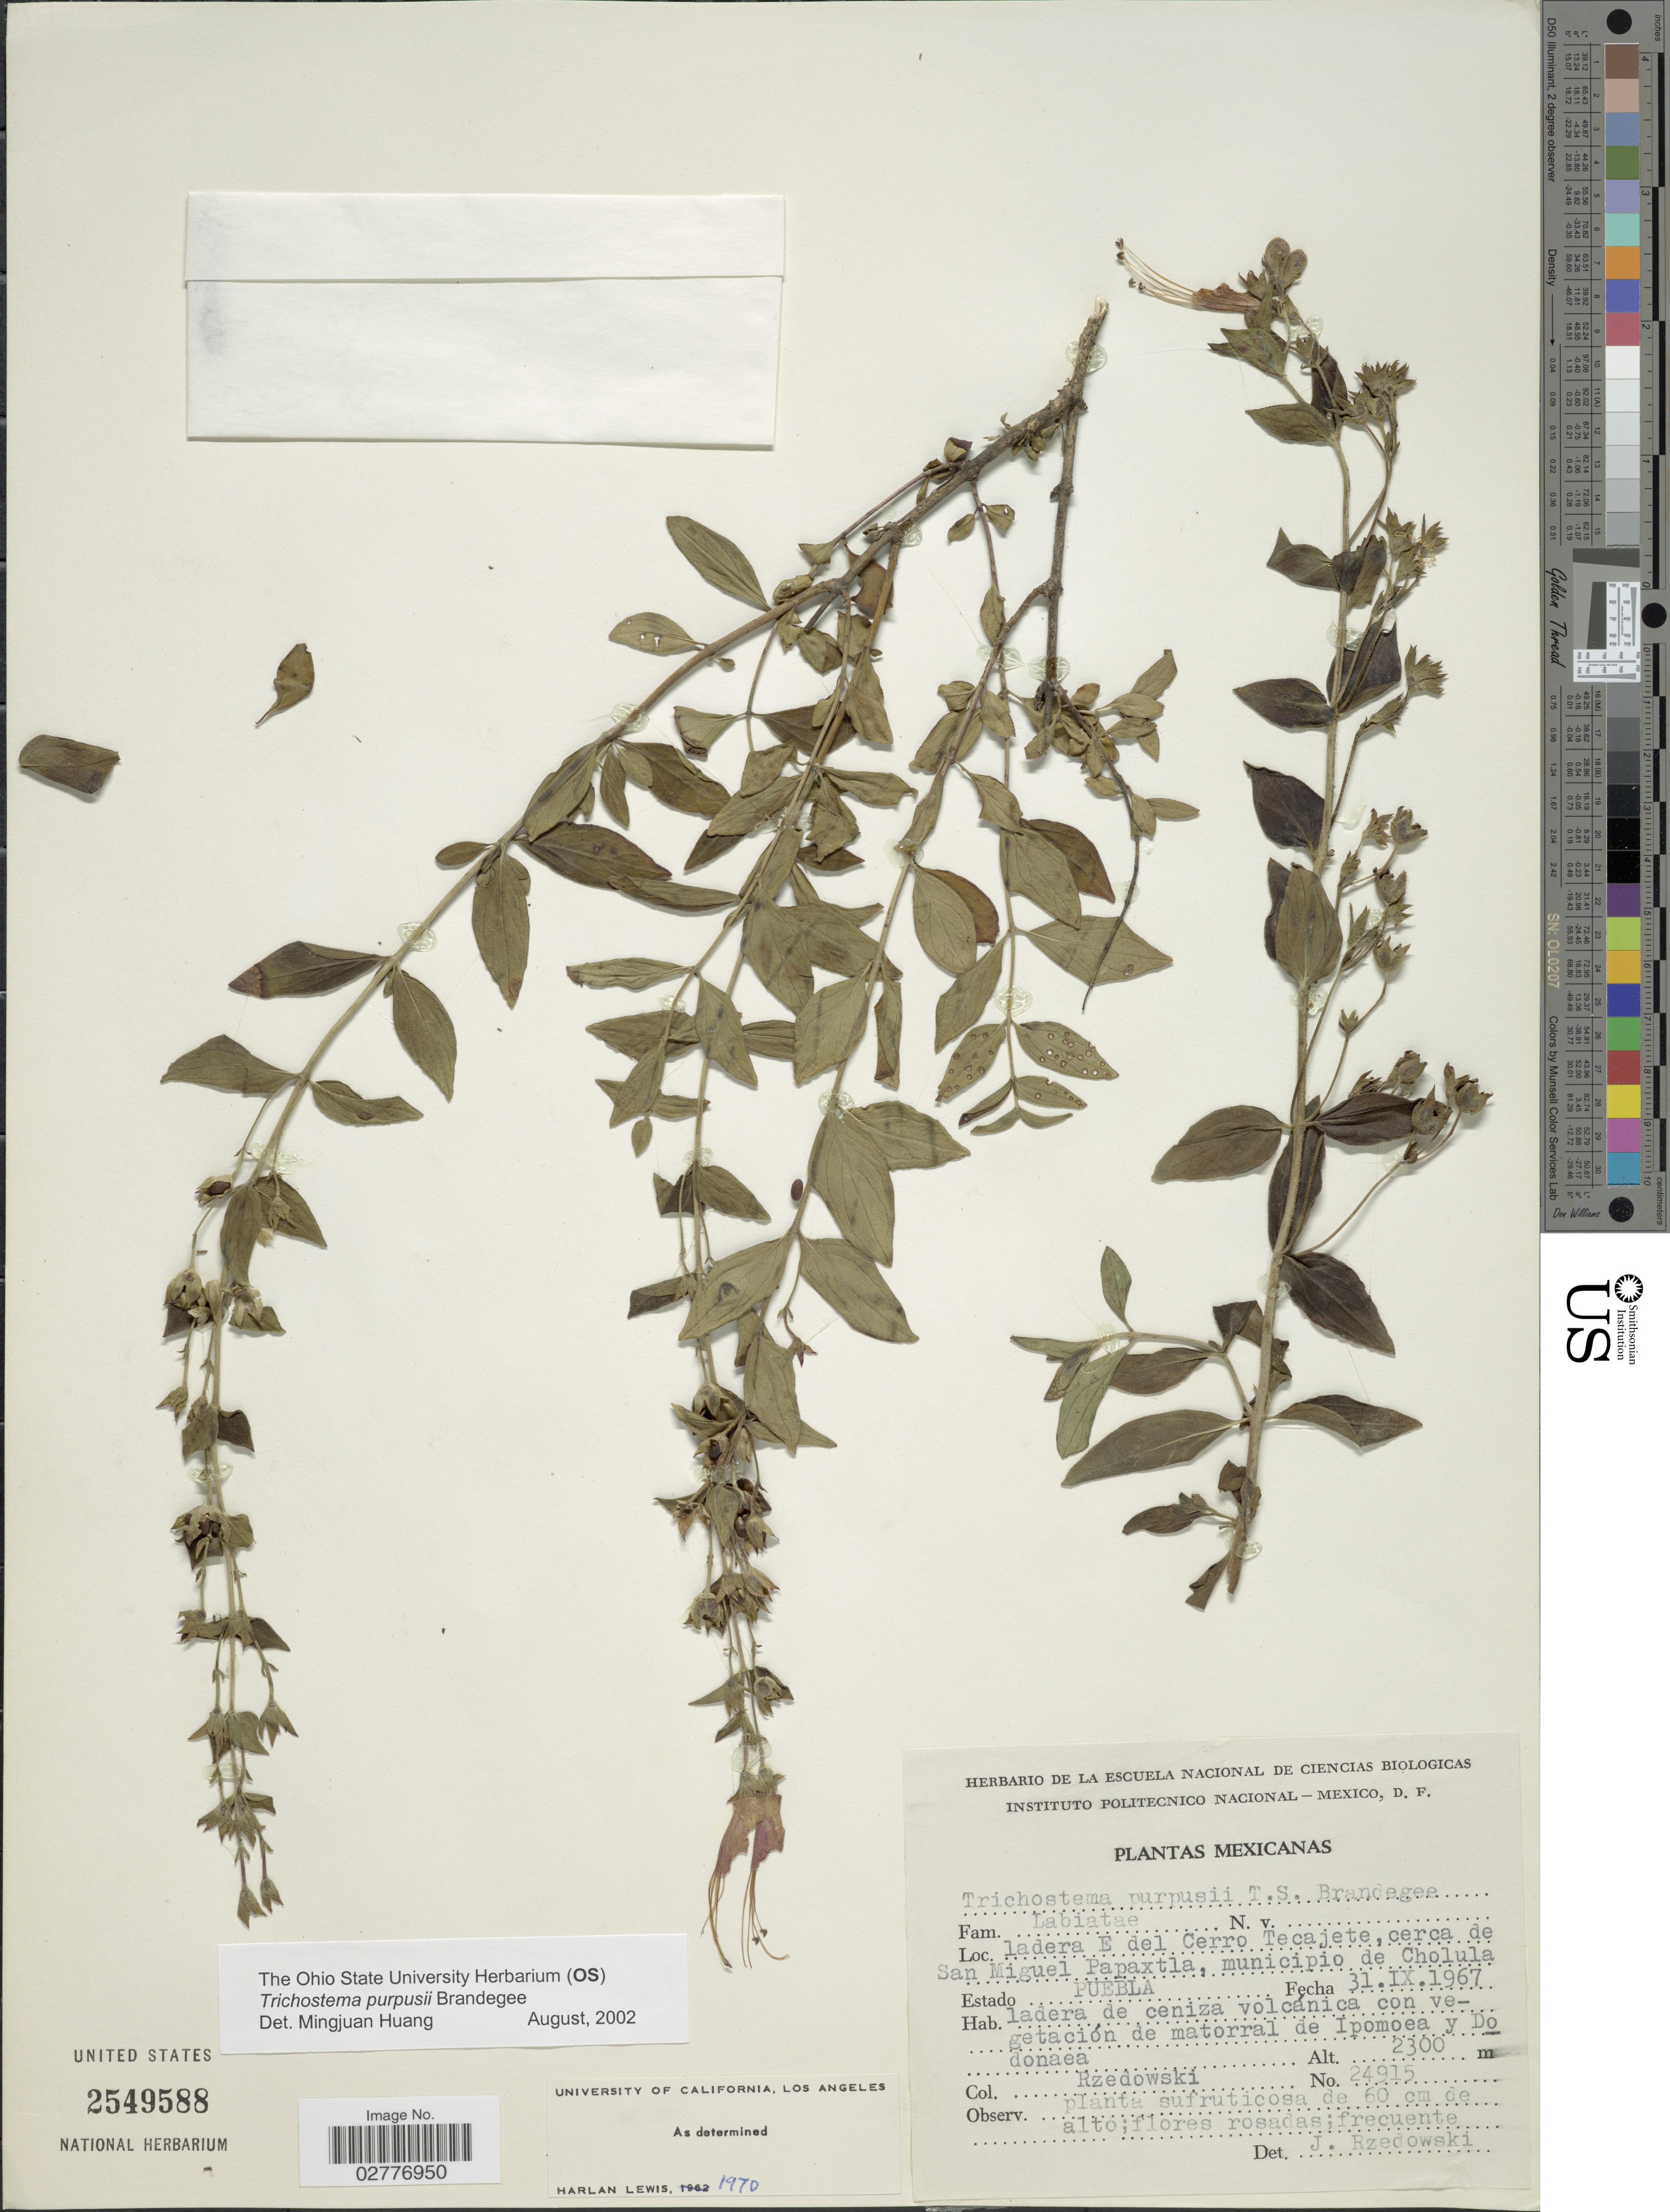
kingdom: Plantae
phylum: Tracheophyta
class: Magnoliopsida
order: Lamiales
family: Lamiaceae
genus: Trichostema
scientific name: Trichostema purpusii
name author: Brandegee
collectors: Rzedowski, --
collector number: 24915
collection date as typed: Transcribed d/m/y: 31/9/1967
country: Mexico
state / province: Puebla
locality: Ladera E del Cerro Tecajete, cerca de San Miguel Papaxtla, municipio de Cholula.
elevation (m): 2300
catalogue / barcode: US 2549588